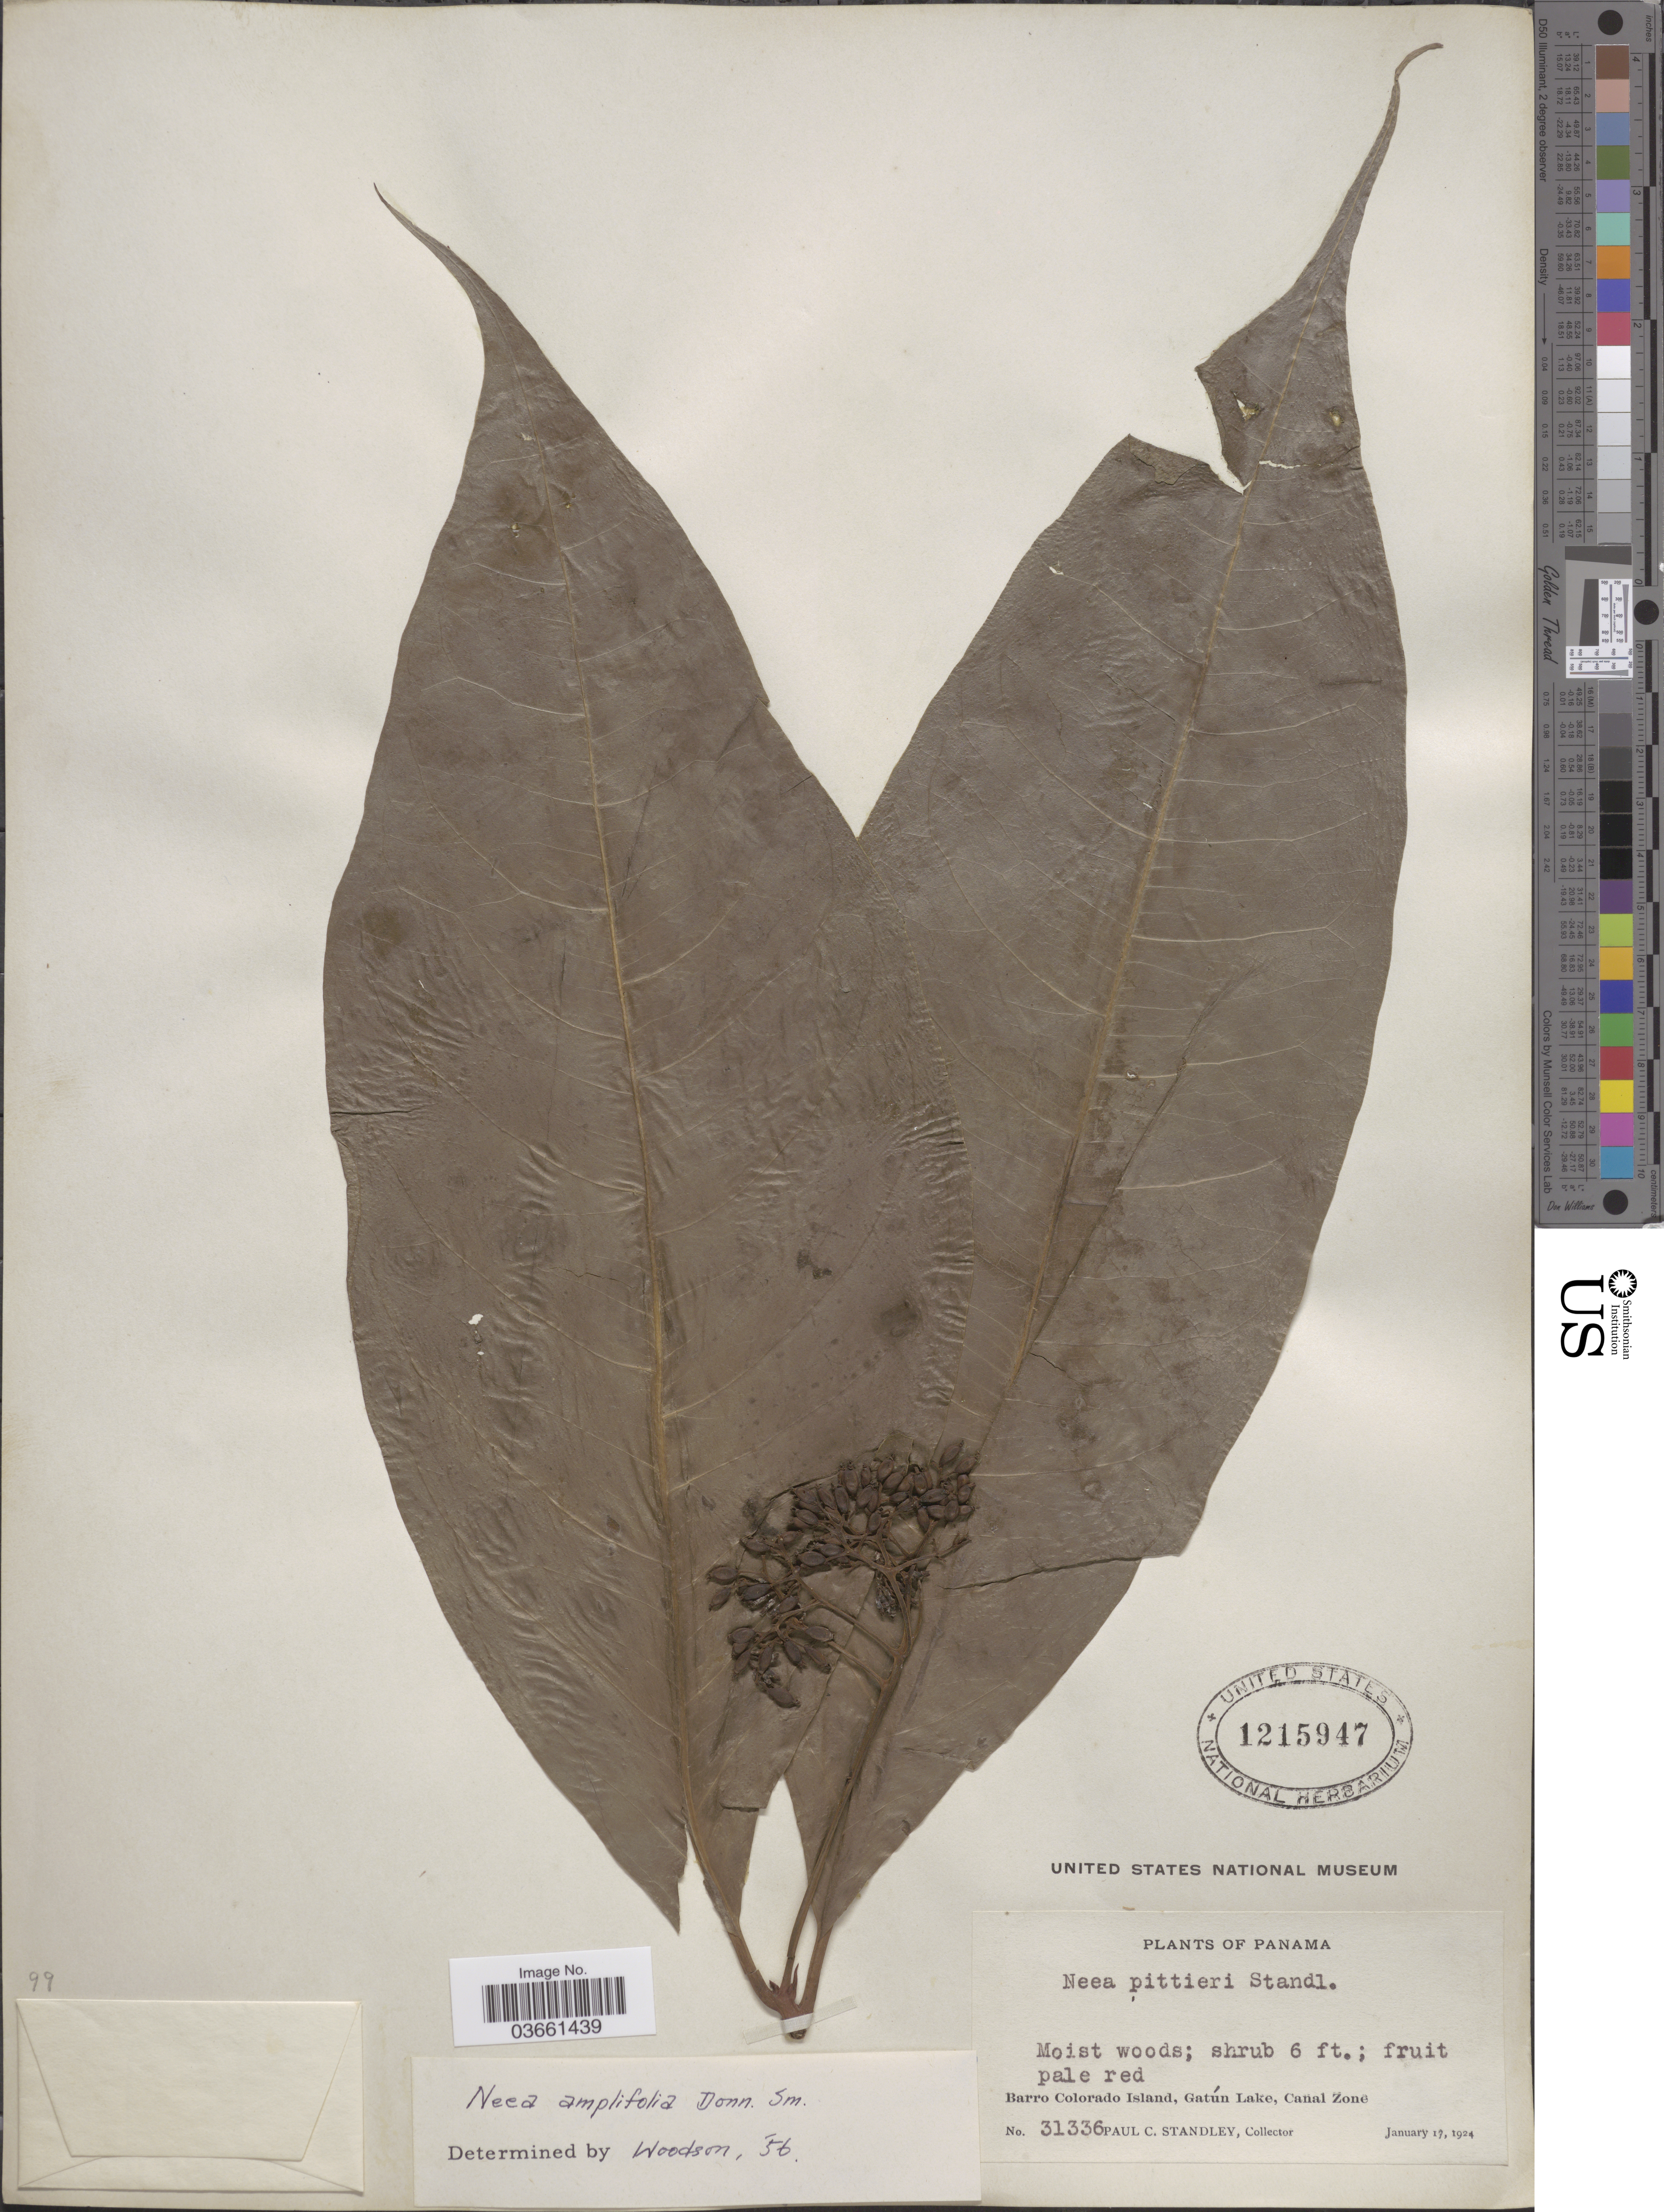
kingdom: Plantae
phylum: Tracheophyta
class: Magnoliopsida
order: Caryophyllales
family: Nyctaginaceae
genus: Neea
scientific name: Neea amplifolia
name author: Donn. Sm.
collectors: P. C. Standley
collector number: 31336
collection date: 1924-01-19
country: Panama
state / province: Panamá Oeste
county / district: Canal Zone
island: Barro Colorado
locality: Barro Colorado Island, Gatún Lake, Canal Zone.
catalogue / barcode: US 1215947